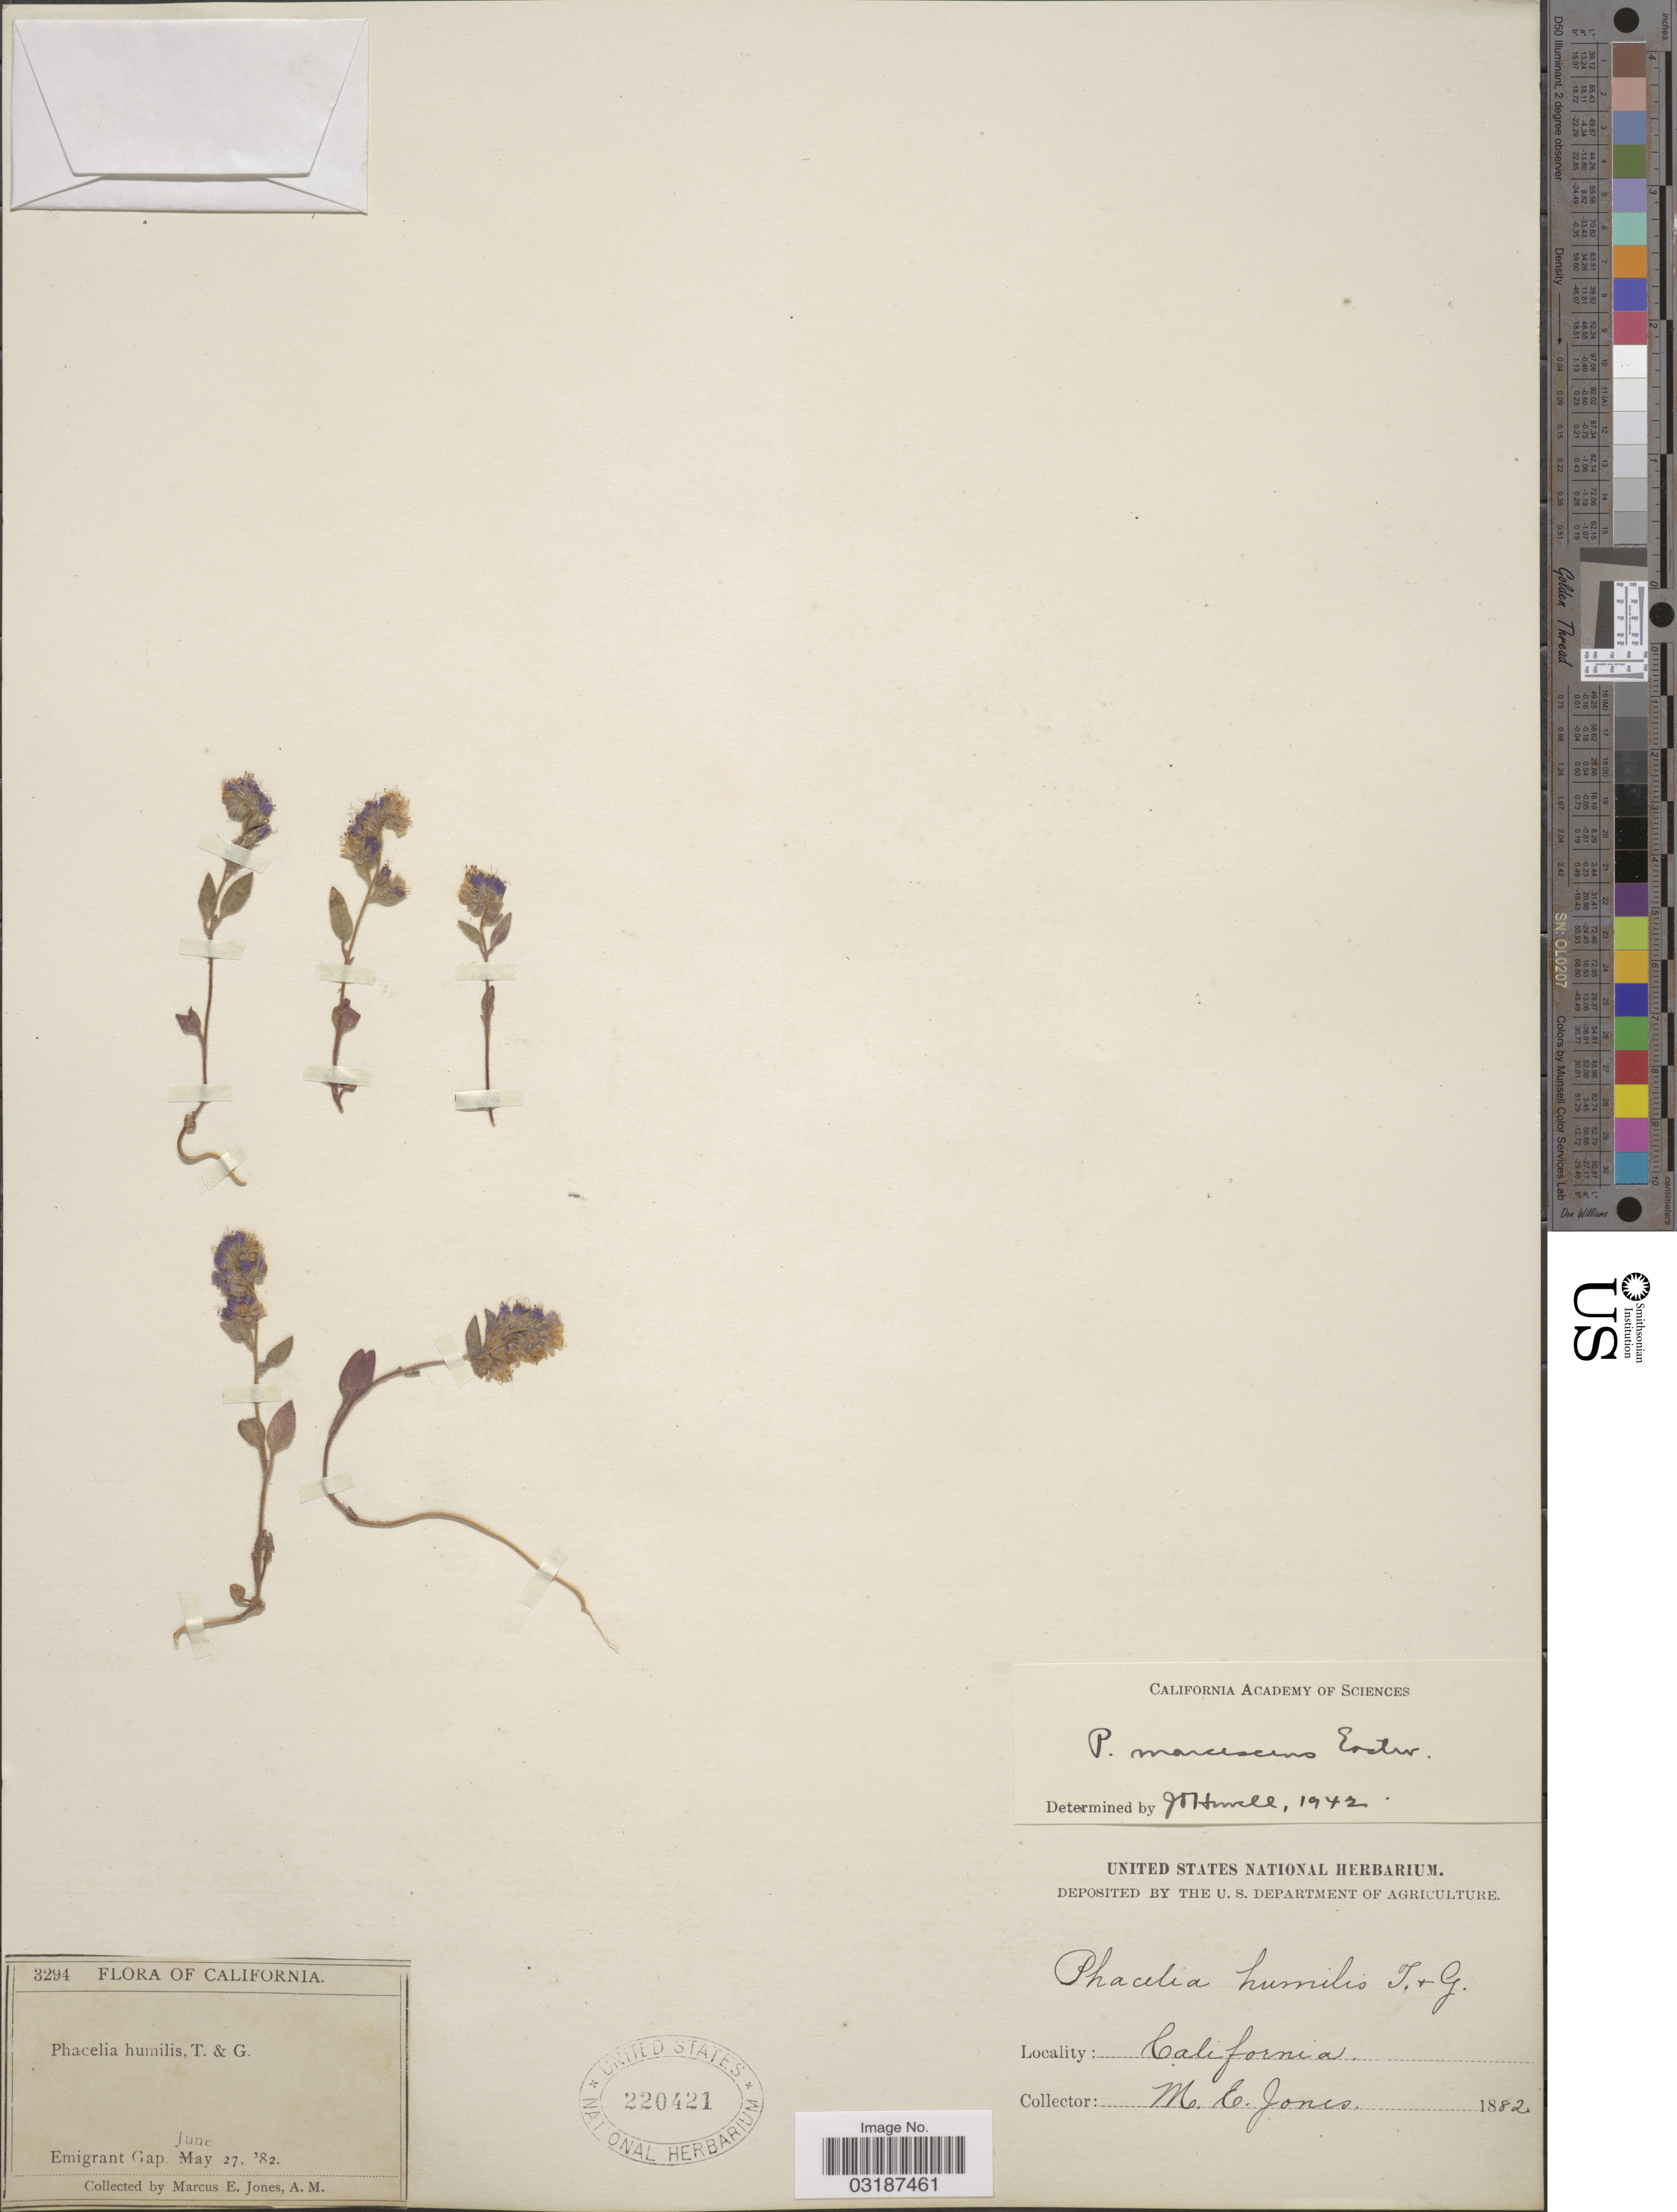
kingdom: Plantae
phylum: Tracheophyta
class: Magnoliopsida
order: Boraginales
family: Hydrophyllaceae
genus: Phacelia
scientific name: Phacelia marcescens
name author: Eastw. ex J.F. Macbr.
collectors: M. E. Jones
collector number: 3294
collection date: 1882-06-27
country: United States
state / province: California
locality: Emigrant Gap.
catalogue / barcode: US 220421